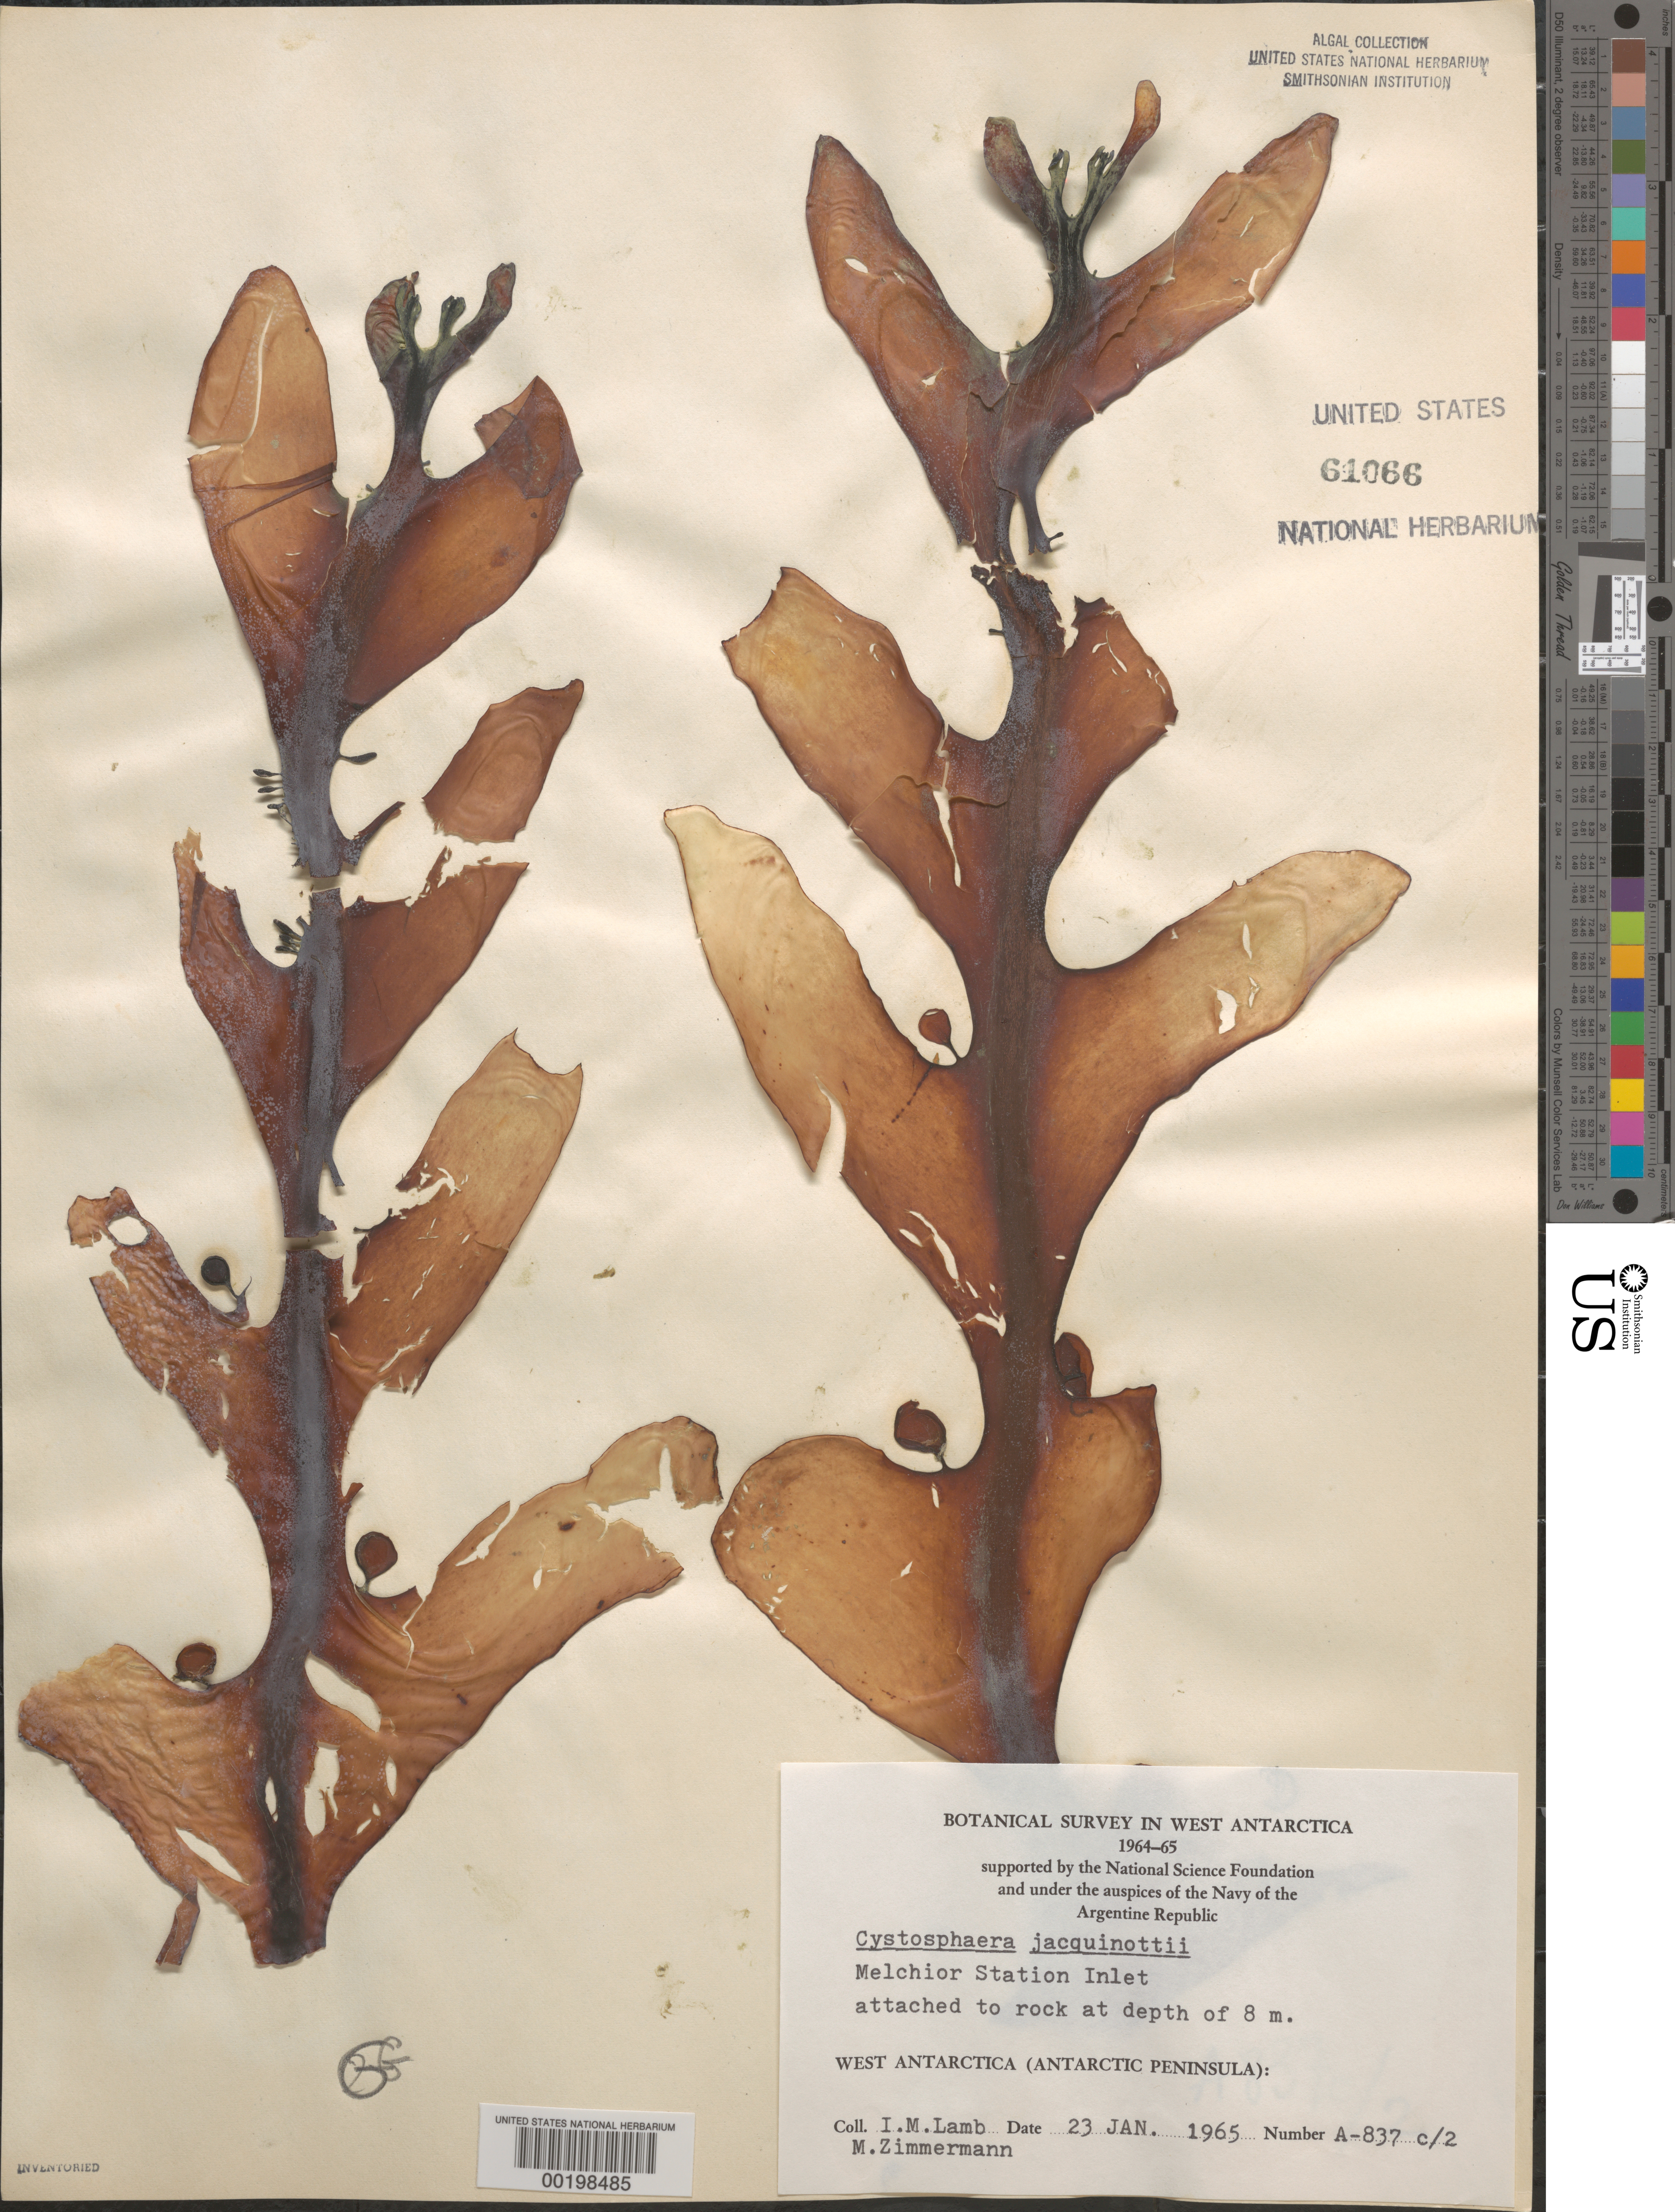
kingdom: Chromista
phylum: Ochrophyta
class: Phaeophyceae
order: Fucales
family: Seirococcaceae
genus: Cystosphaera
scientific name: Cystosphaera jacquinotii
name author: (Montagne) Skottsberg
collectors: I. M. Lamb & M. Zimmermann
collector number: A-837c-2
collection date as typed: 23 Jan 1965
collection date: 1965-01-23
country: Antarctica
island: Gamma Island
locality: Melchior Station Inlet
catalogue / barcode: US 61066